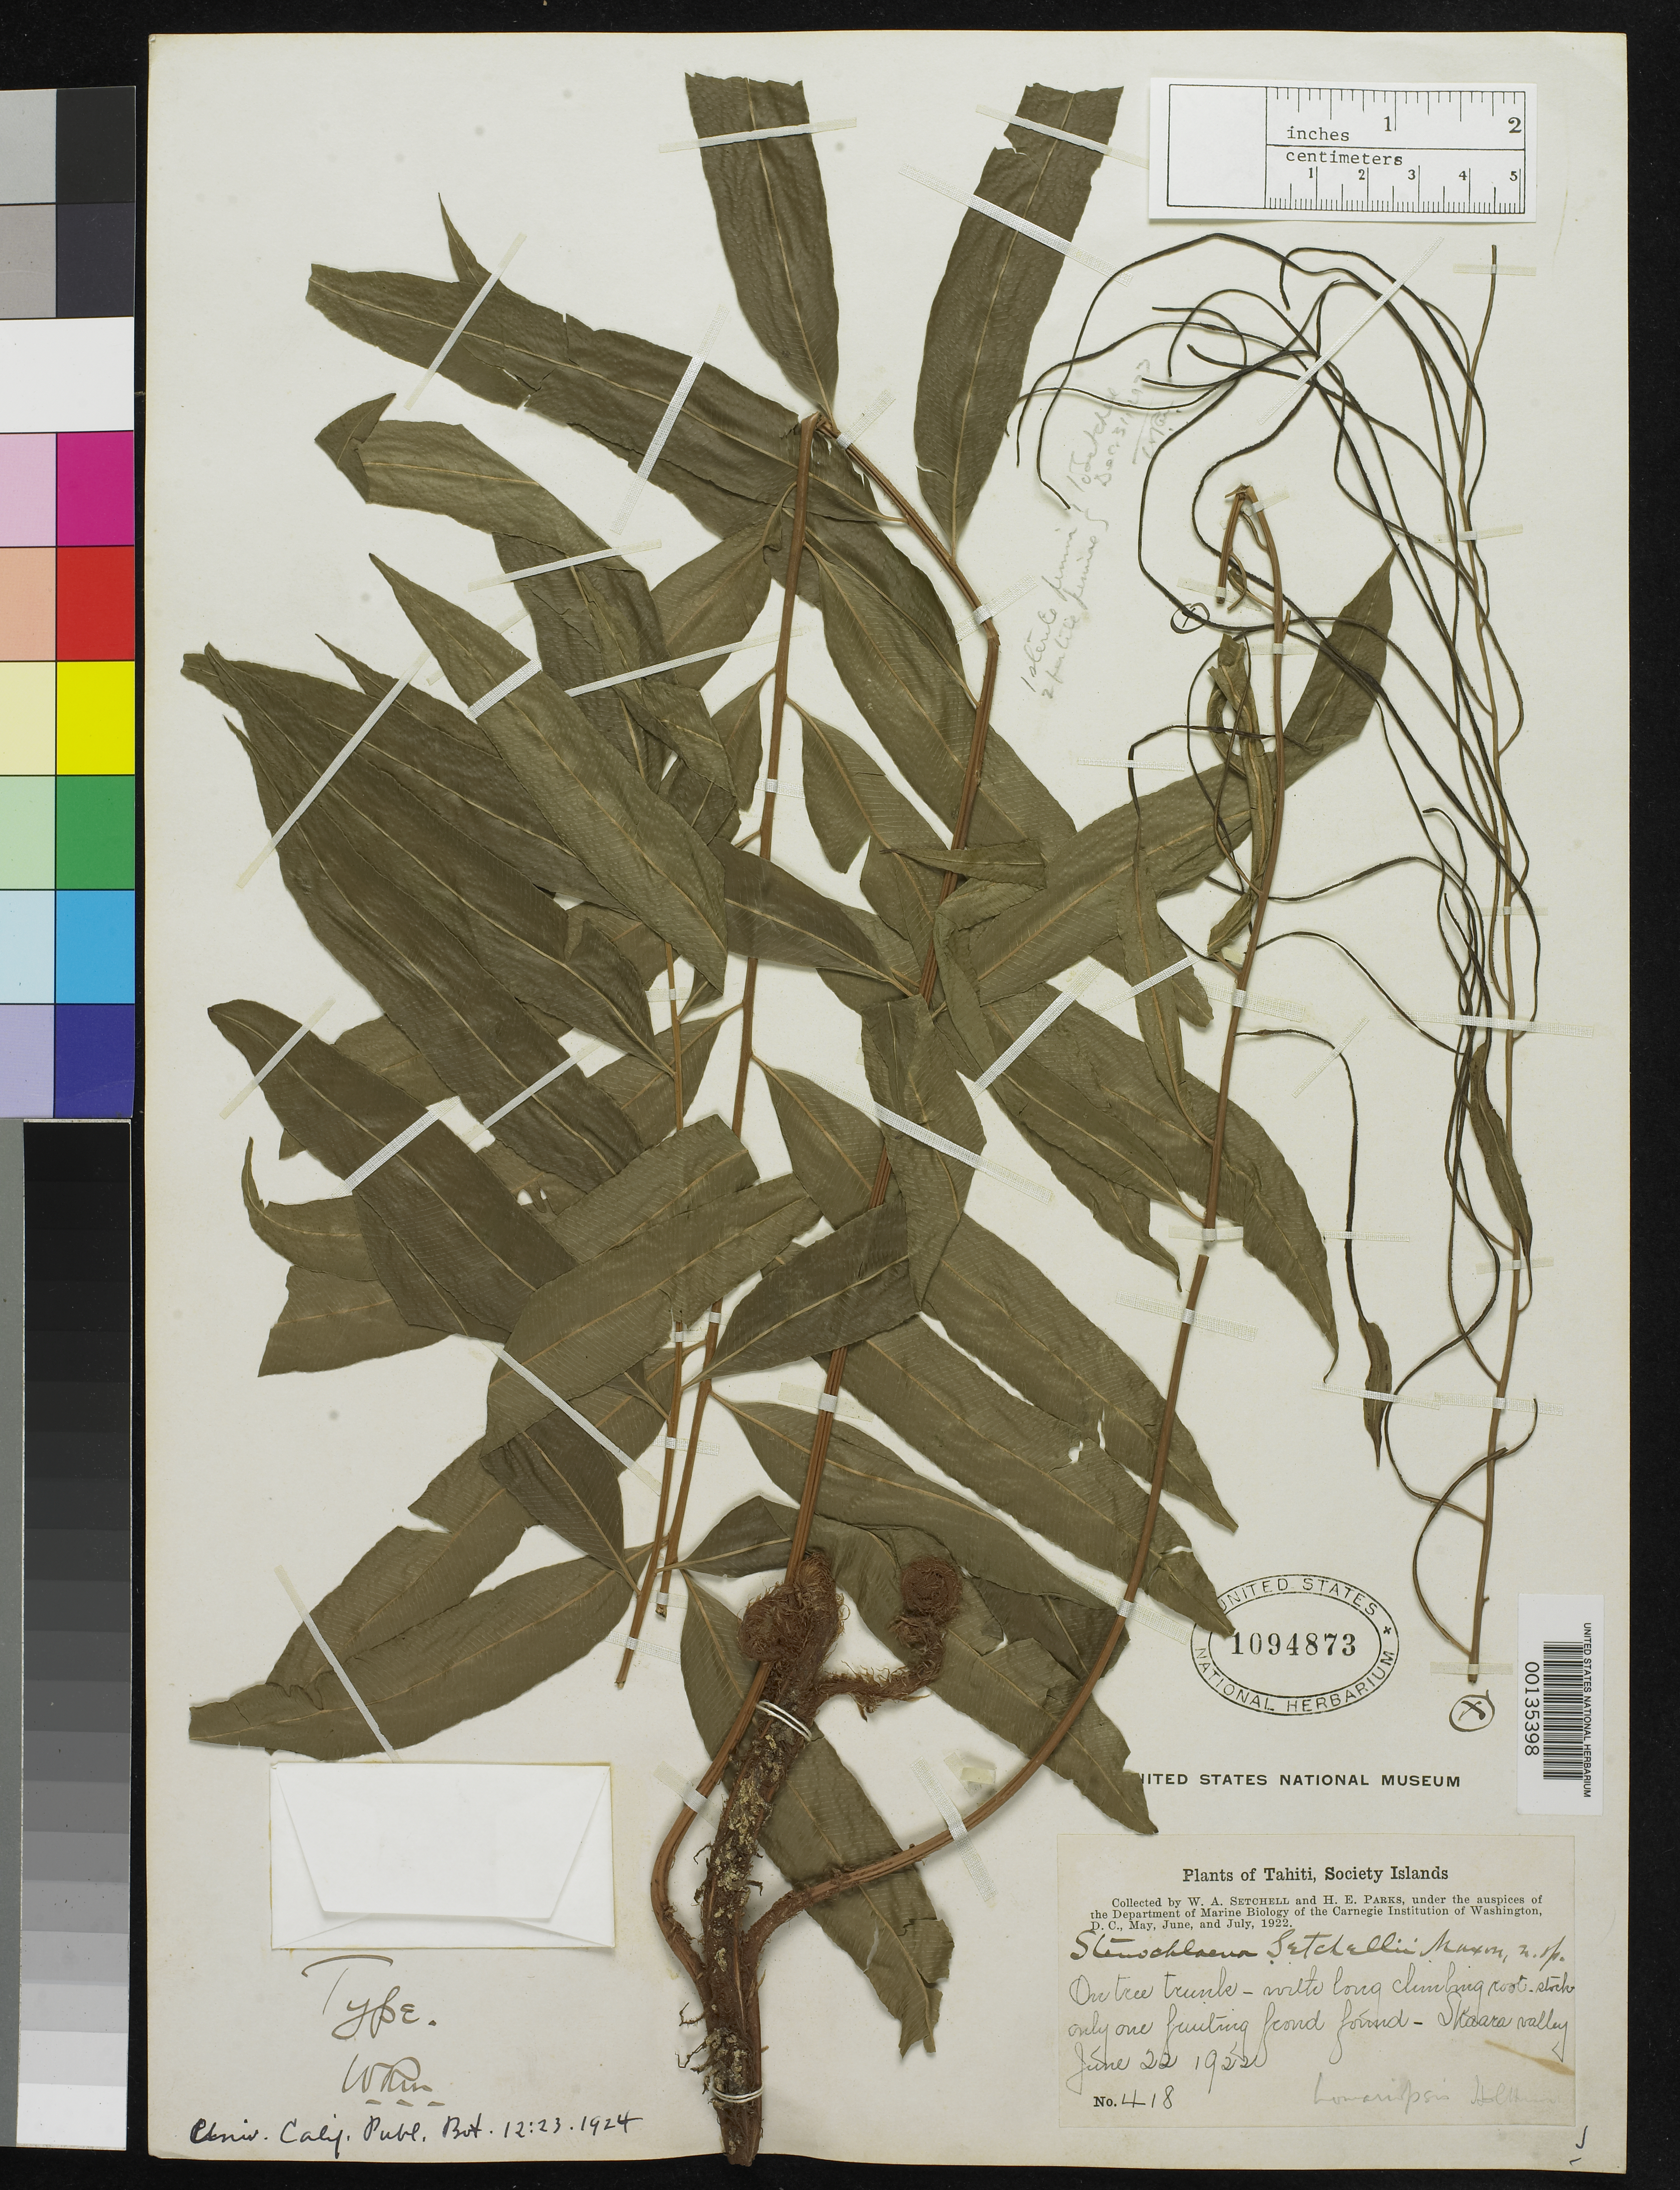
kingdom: Plantae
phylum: Tracheophyta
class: Polypodiopsida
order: Polypodiales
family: Blechnaceae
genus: Stenochlaena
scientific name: Stenochlaena setchellii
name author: Maxon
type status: Holotype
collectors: W. Setchell & H. E. Parks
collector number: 418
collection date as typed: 22 Jun 1922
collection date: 1922-06-22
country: French Polynesia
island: Tahiti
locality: Skaare Valley. Iles du Vent [Society Is.]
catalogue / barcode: US 1094873